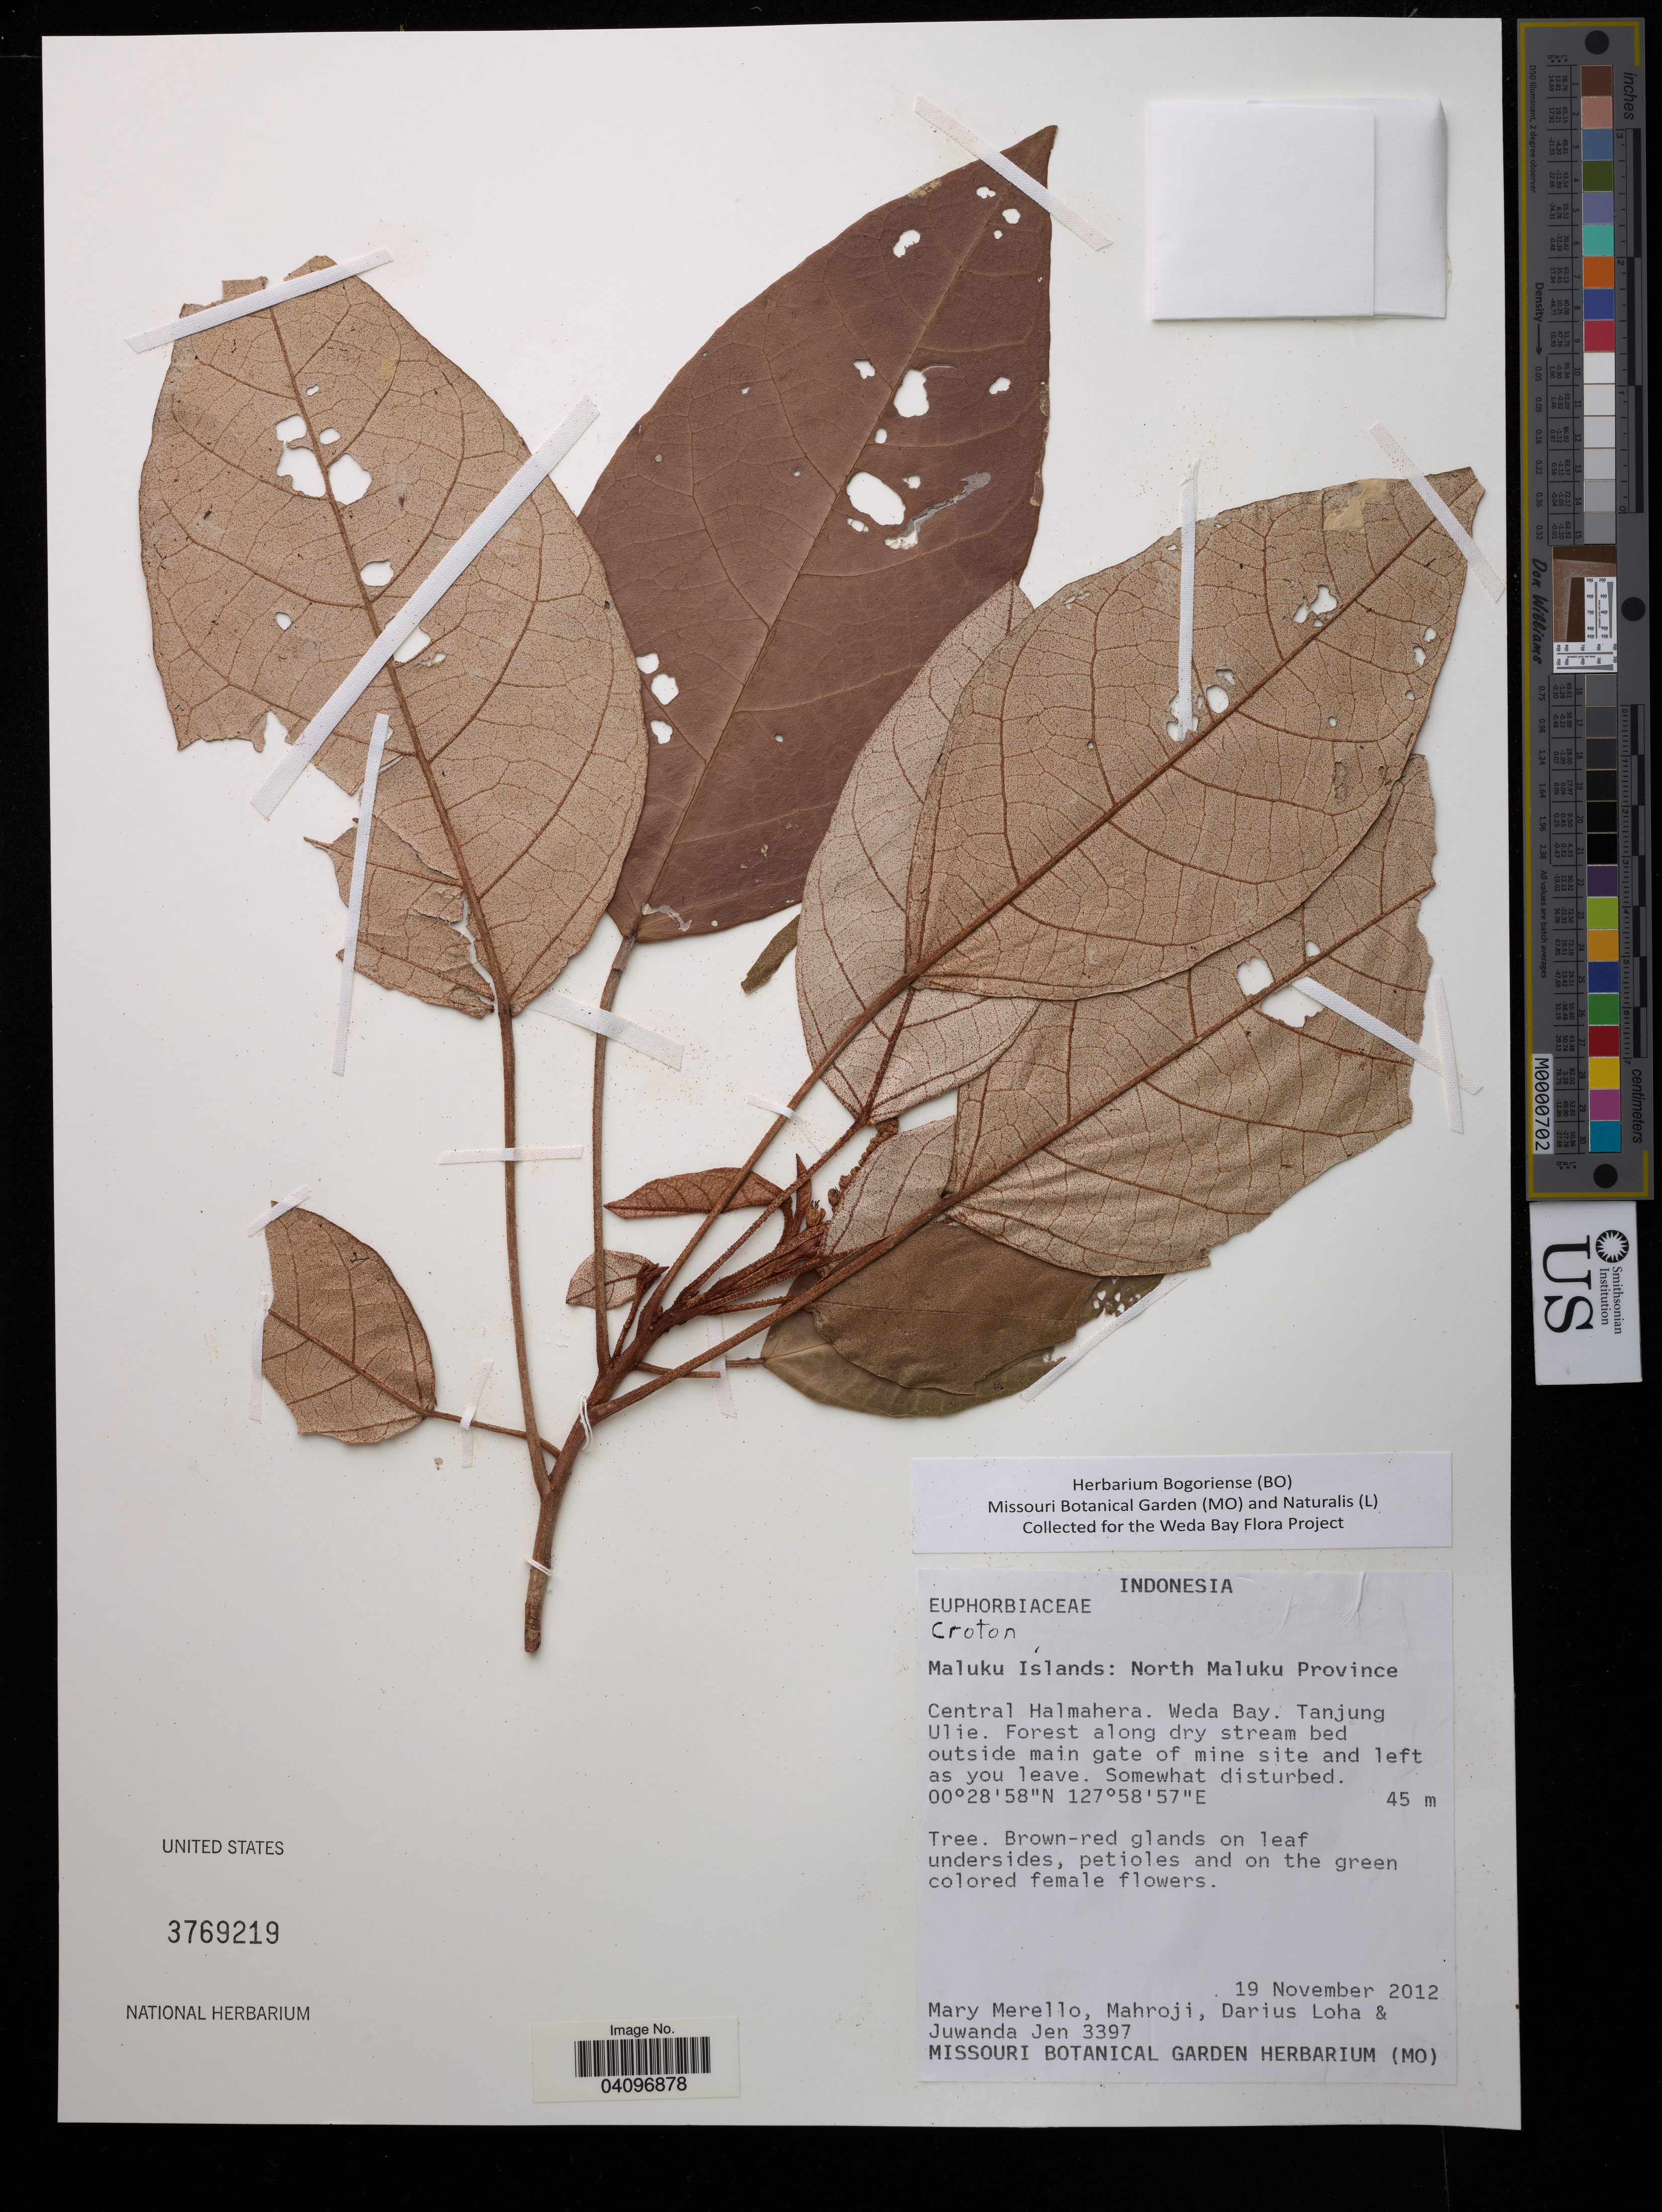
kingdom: Plantae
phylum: Tracheophyta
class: Magnoliopsida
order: Malpighiales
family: Euphorbiaceae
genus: Croton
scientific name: Croton sp.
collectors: M. Merello, R. Mahroji, D. Loha & J. Jen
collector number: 3397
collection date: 2012-11-19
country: Indonesia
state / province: Maluku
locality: North Maluku Province, Central Halmahera, Weda Bay, Tanjung Ulie.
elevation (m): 45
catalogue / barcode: US 3769219